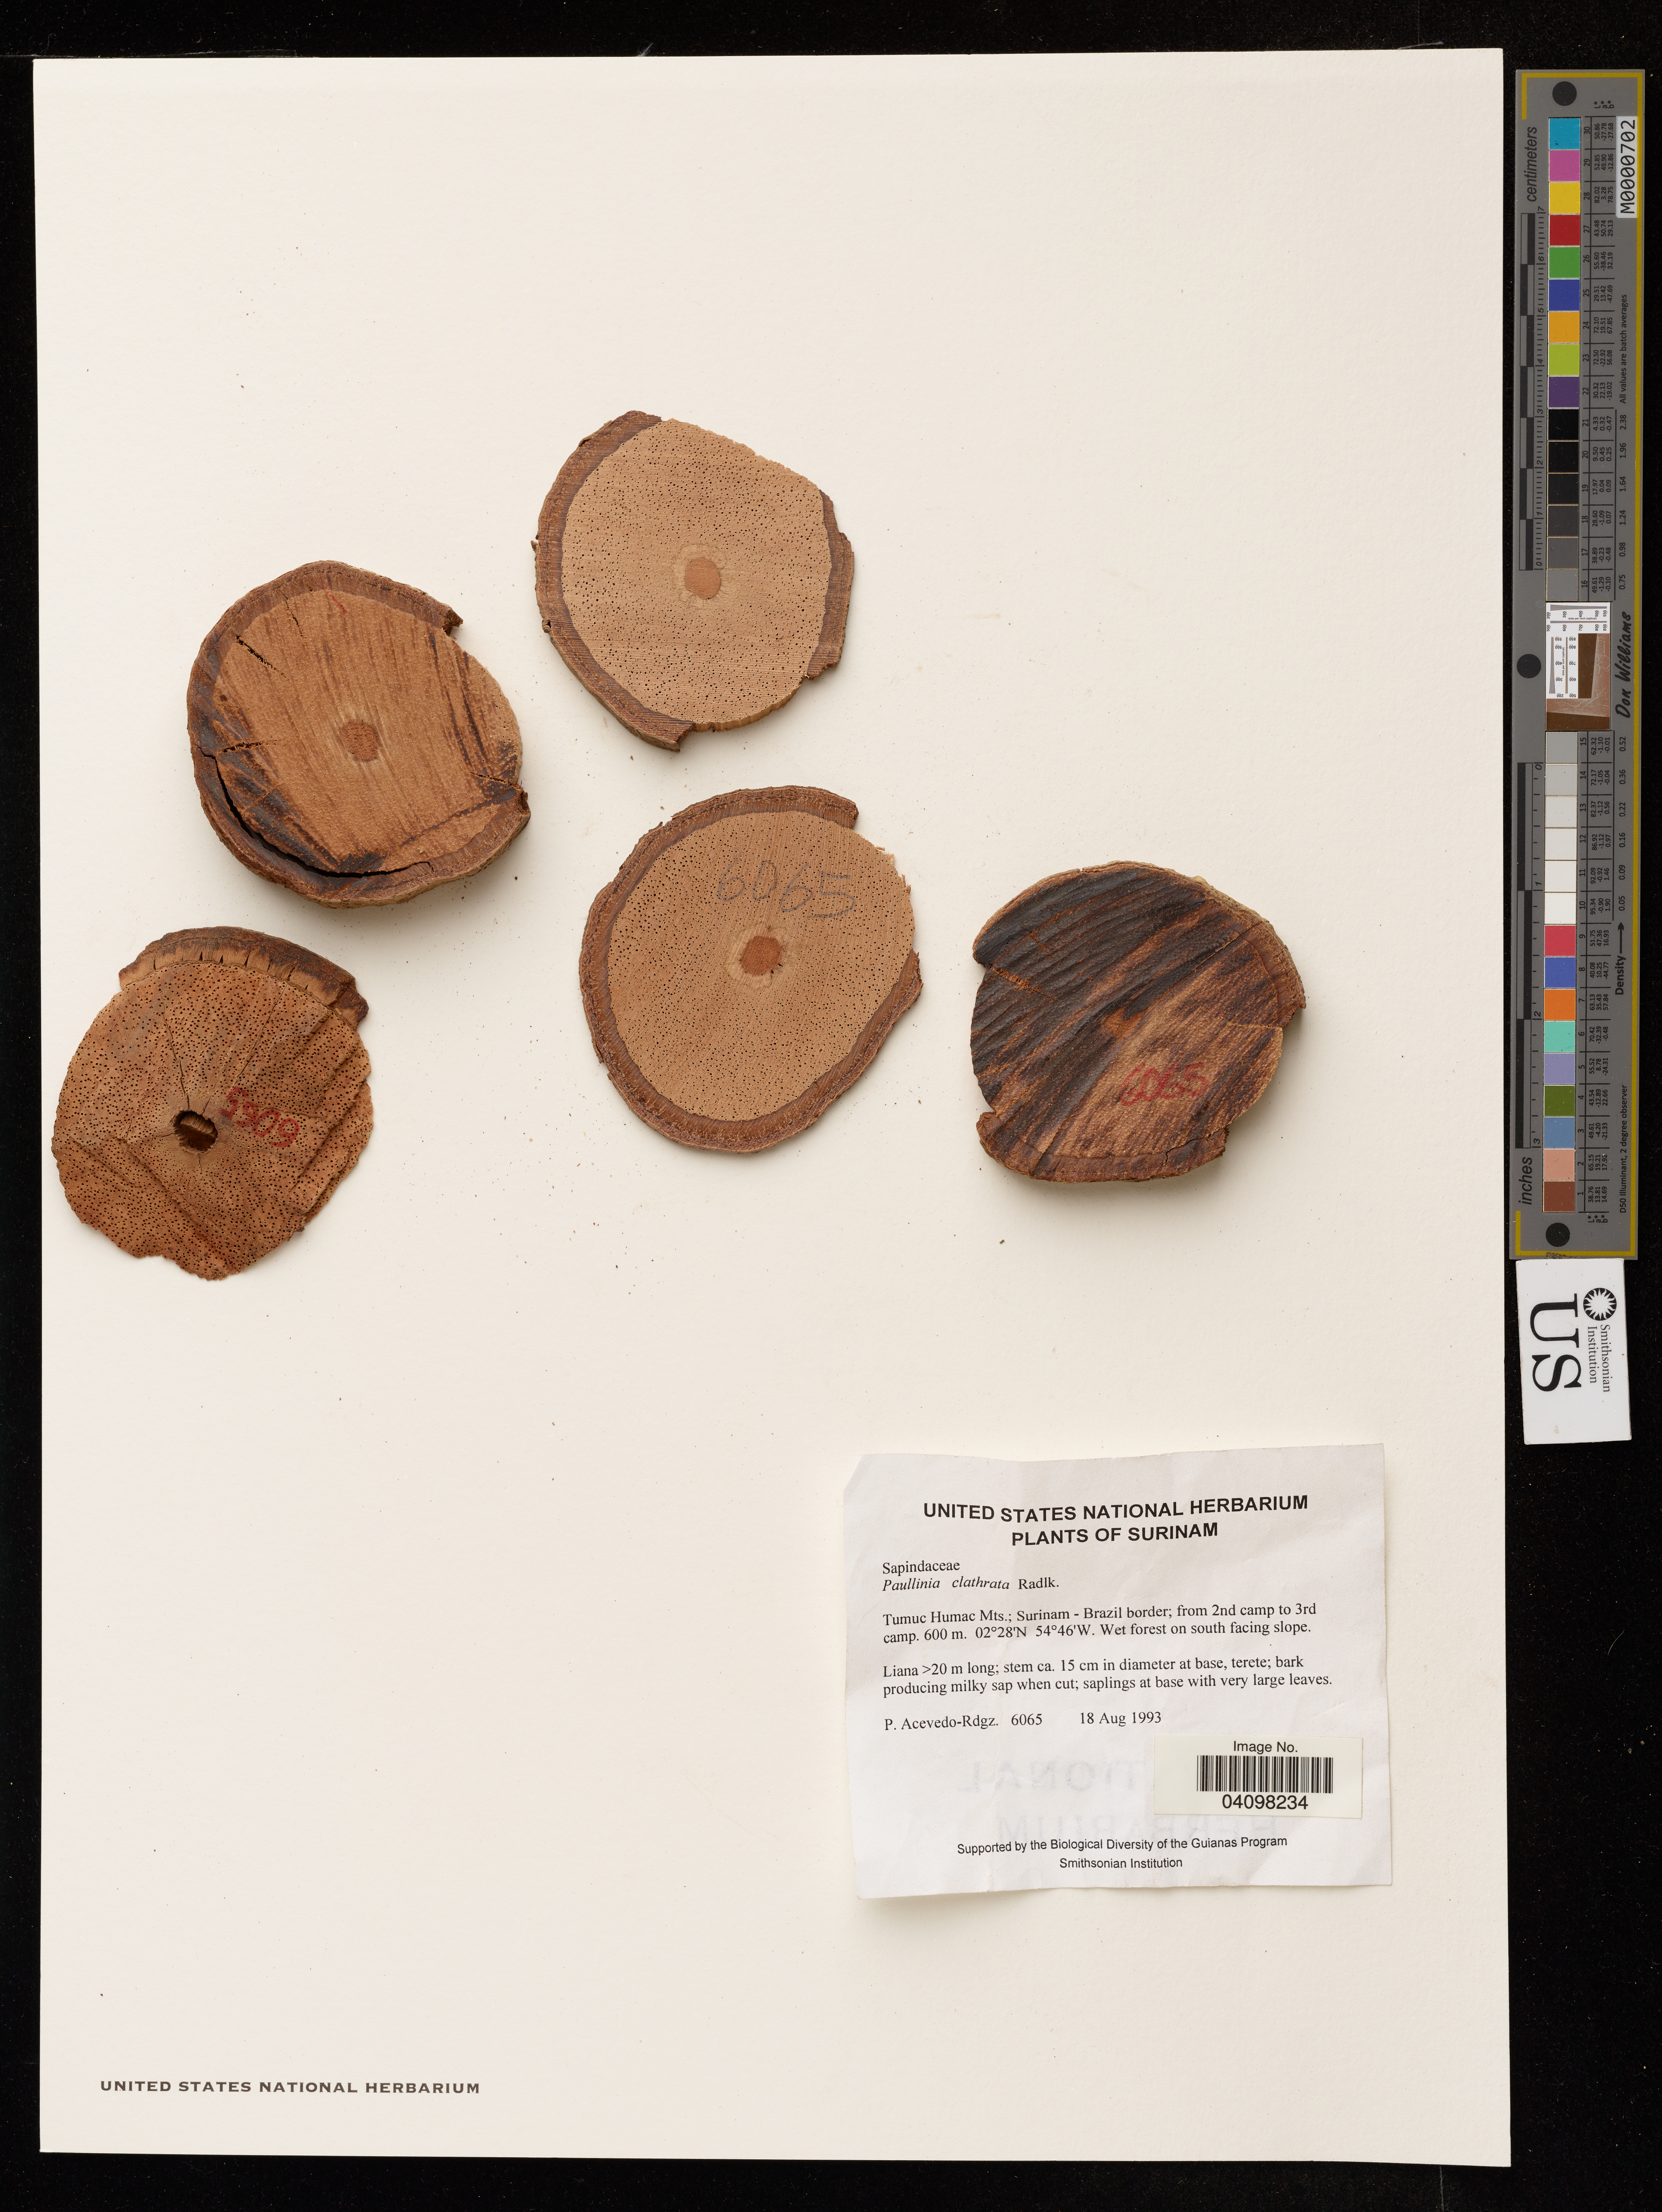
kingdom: Plantae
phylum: Tracheophyta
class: Magnoliopsida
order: Sapindales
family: Sapindaceae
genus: Paullinia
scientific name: Paullinia clathrata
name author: Radlk.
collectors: P. Acevedo-Rodr.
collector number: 6065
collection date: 1993-08-18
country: Suriname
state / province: Sipaliwini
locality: Tumuc Humac Mts.; Surinam - Brazil border; from 2nd camp to 3rd camp.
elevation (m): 600